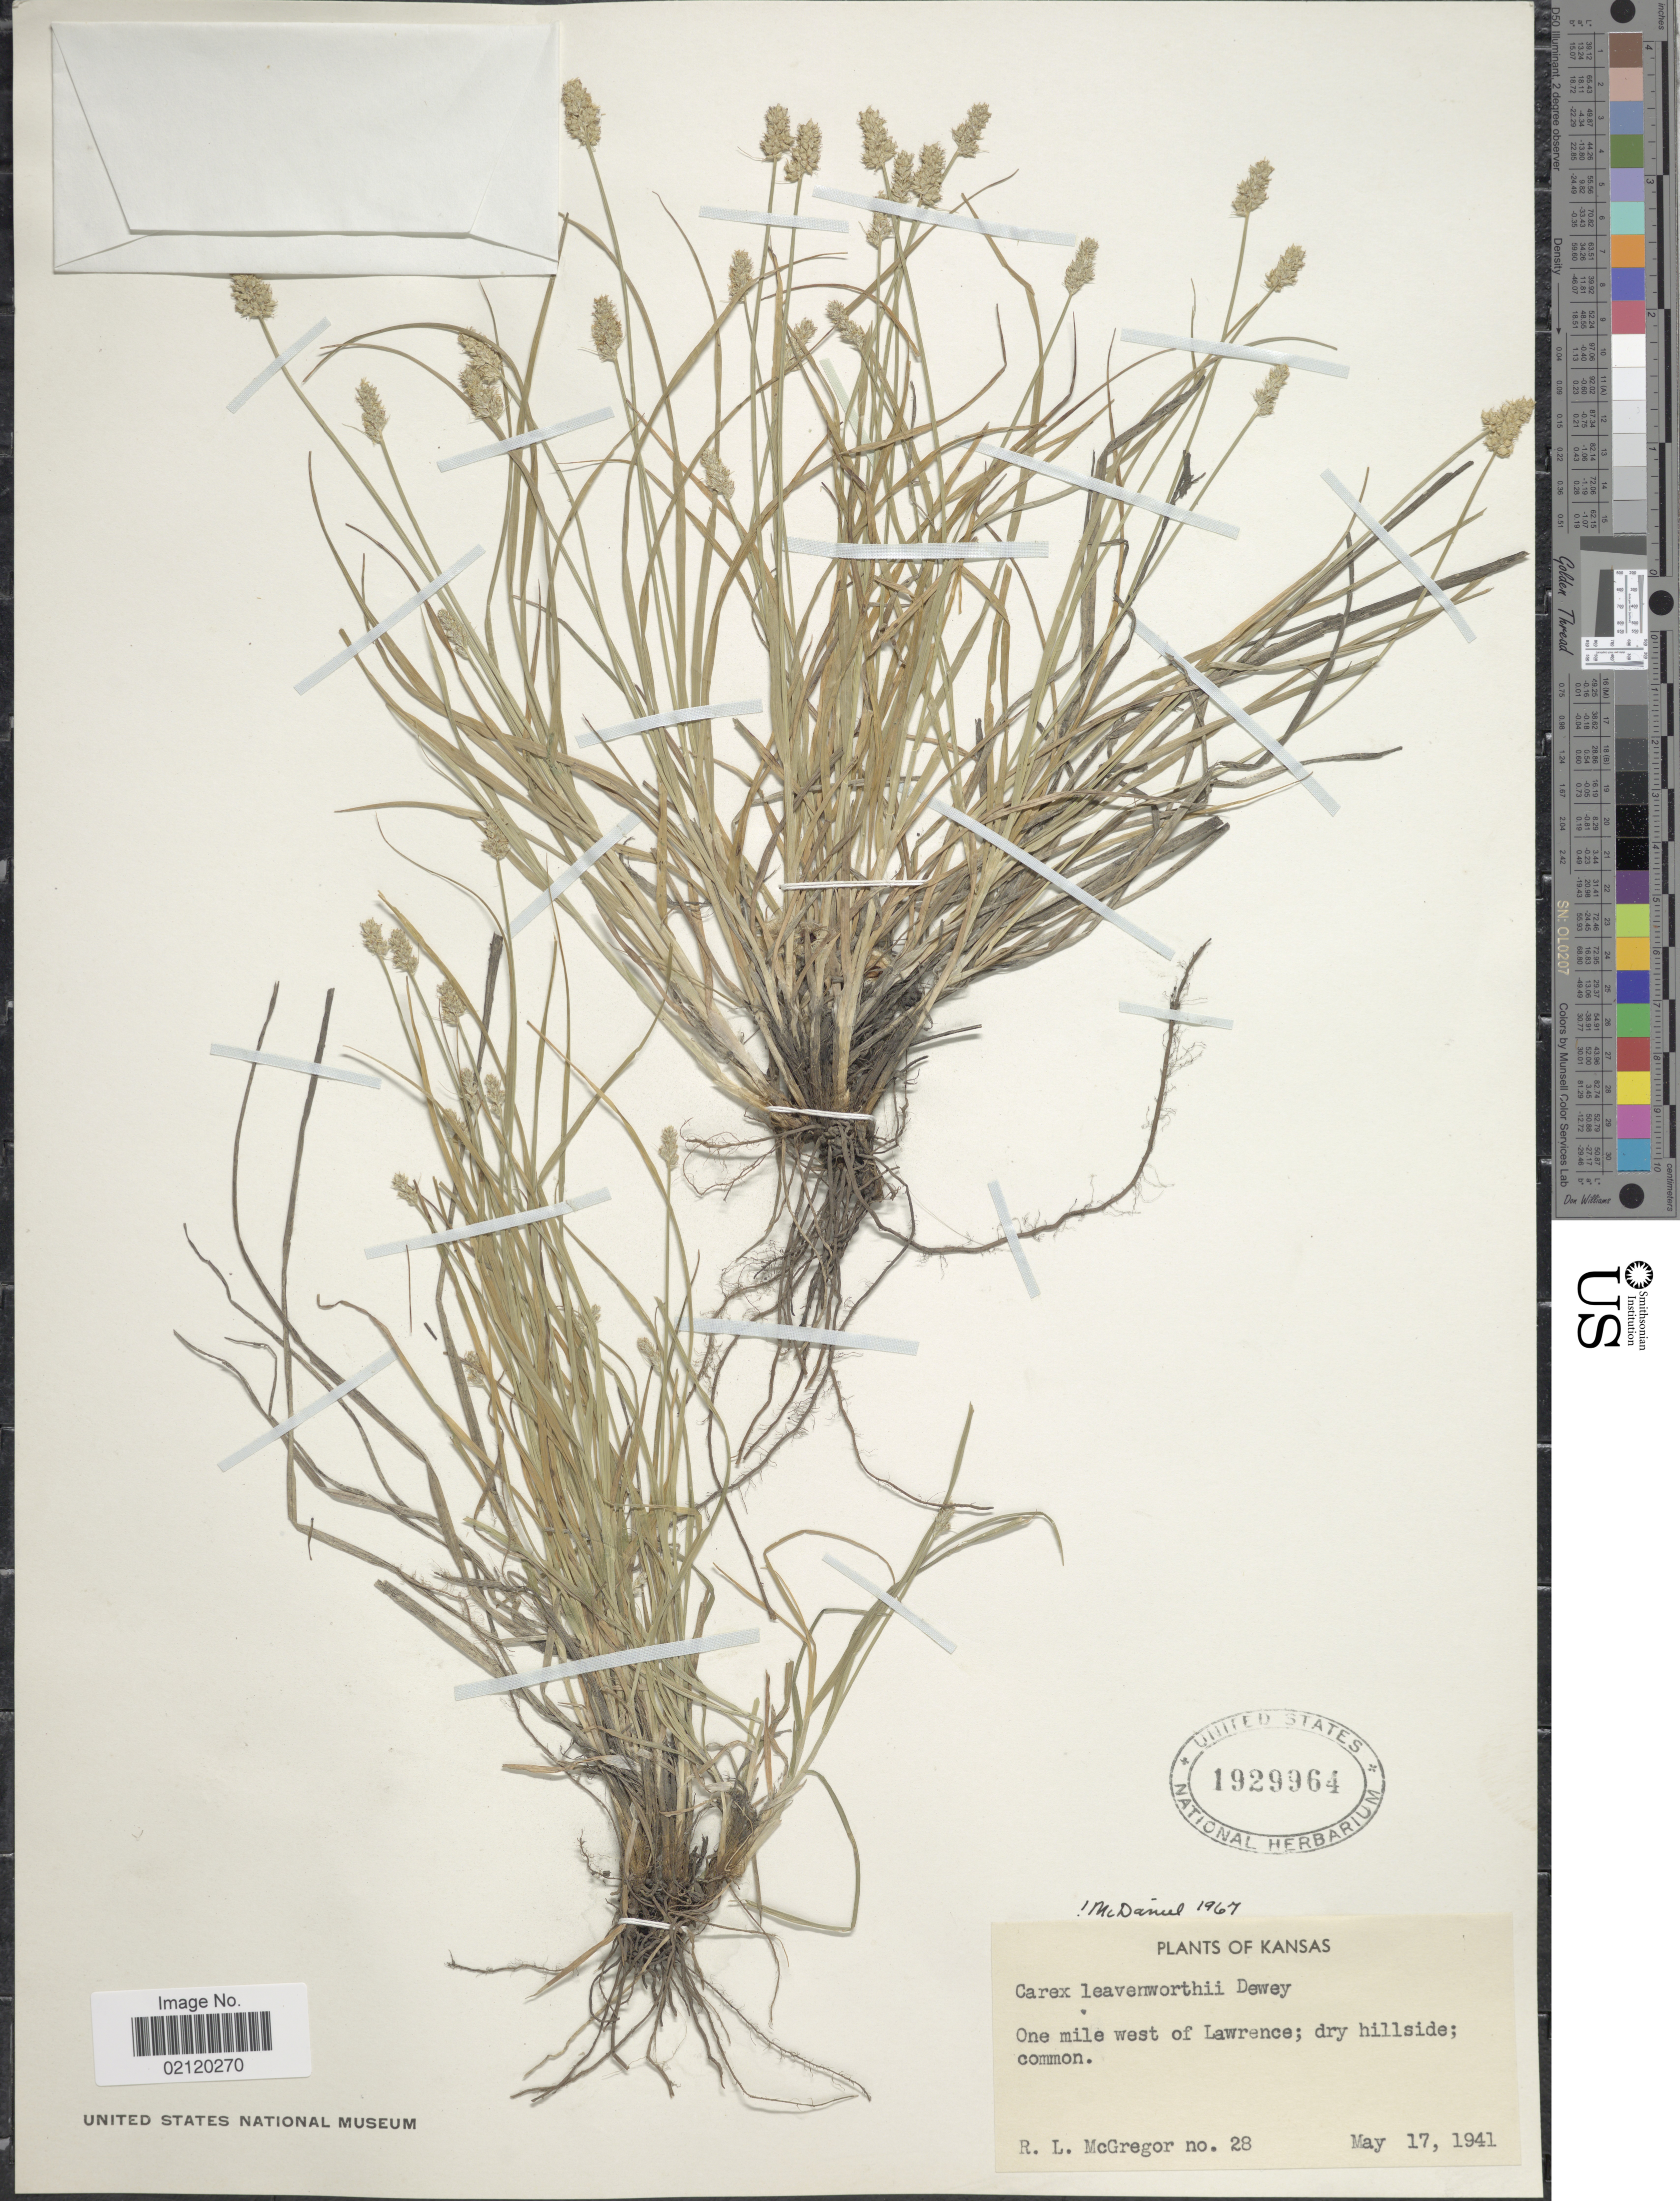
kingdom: Plantae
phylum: Tracheophyta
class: Liliopsida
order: Poales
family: Cyperaceae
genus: Carex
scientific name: Carex leavenworthii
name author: Dewey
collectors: R. McGregor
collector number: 28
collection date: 1941-05-17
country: United States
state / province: Kansas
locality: One mile west of Lawrence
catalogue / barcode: US 1929964